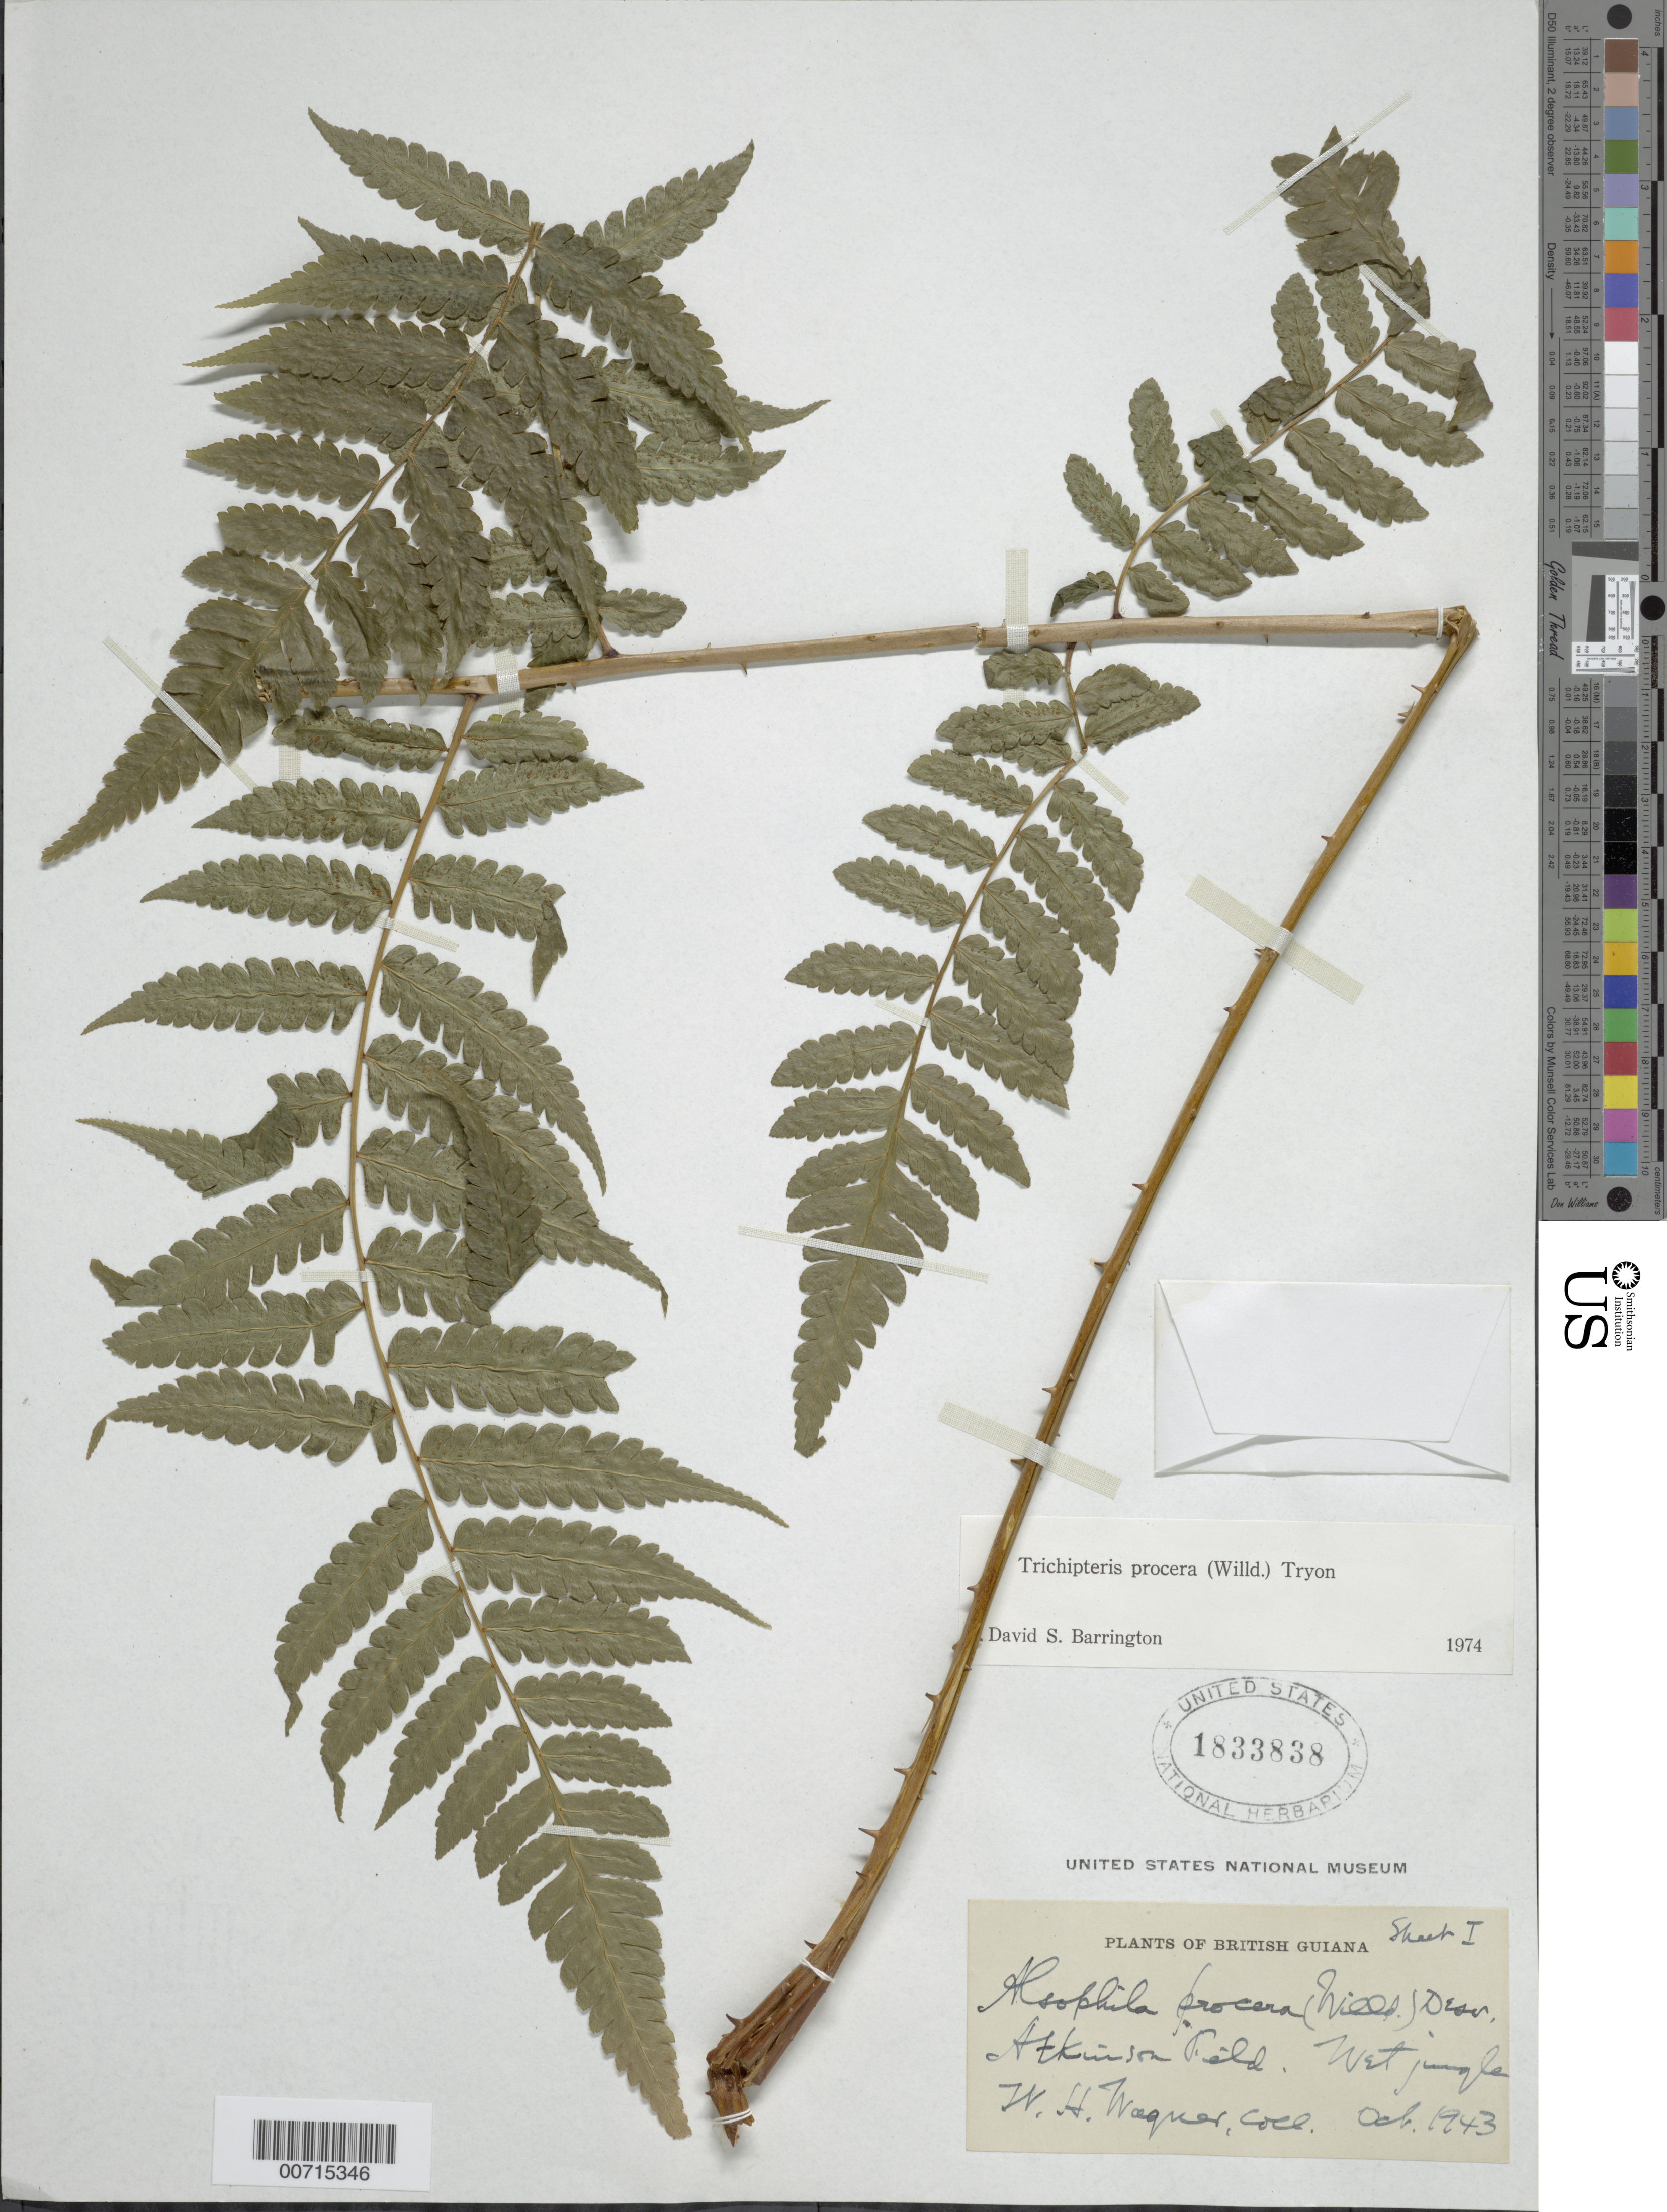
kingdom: Plantae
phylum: Tracheophyta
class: Polypodiopsida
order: Cyatheales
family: Cyatheaceae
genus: Cyathea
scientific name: Cyathea pungens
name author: (Willd.) Domin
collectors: W. H. Wagner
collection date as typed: Oct-43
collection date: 1943-10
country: Guyana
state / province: Demerara-Mahaica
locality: Atkinson Field, 26 mi. S of Georgetown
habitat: Wet jungle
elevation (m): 40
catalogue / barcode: US 1833838